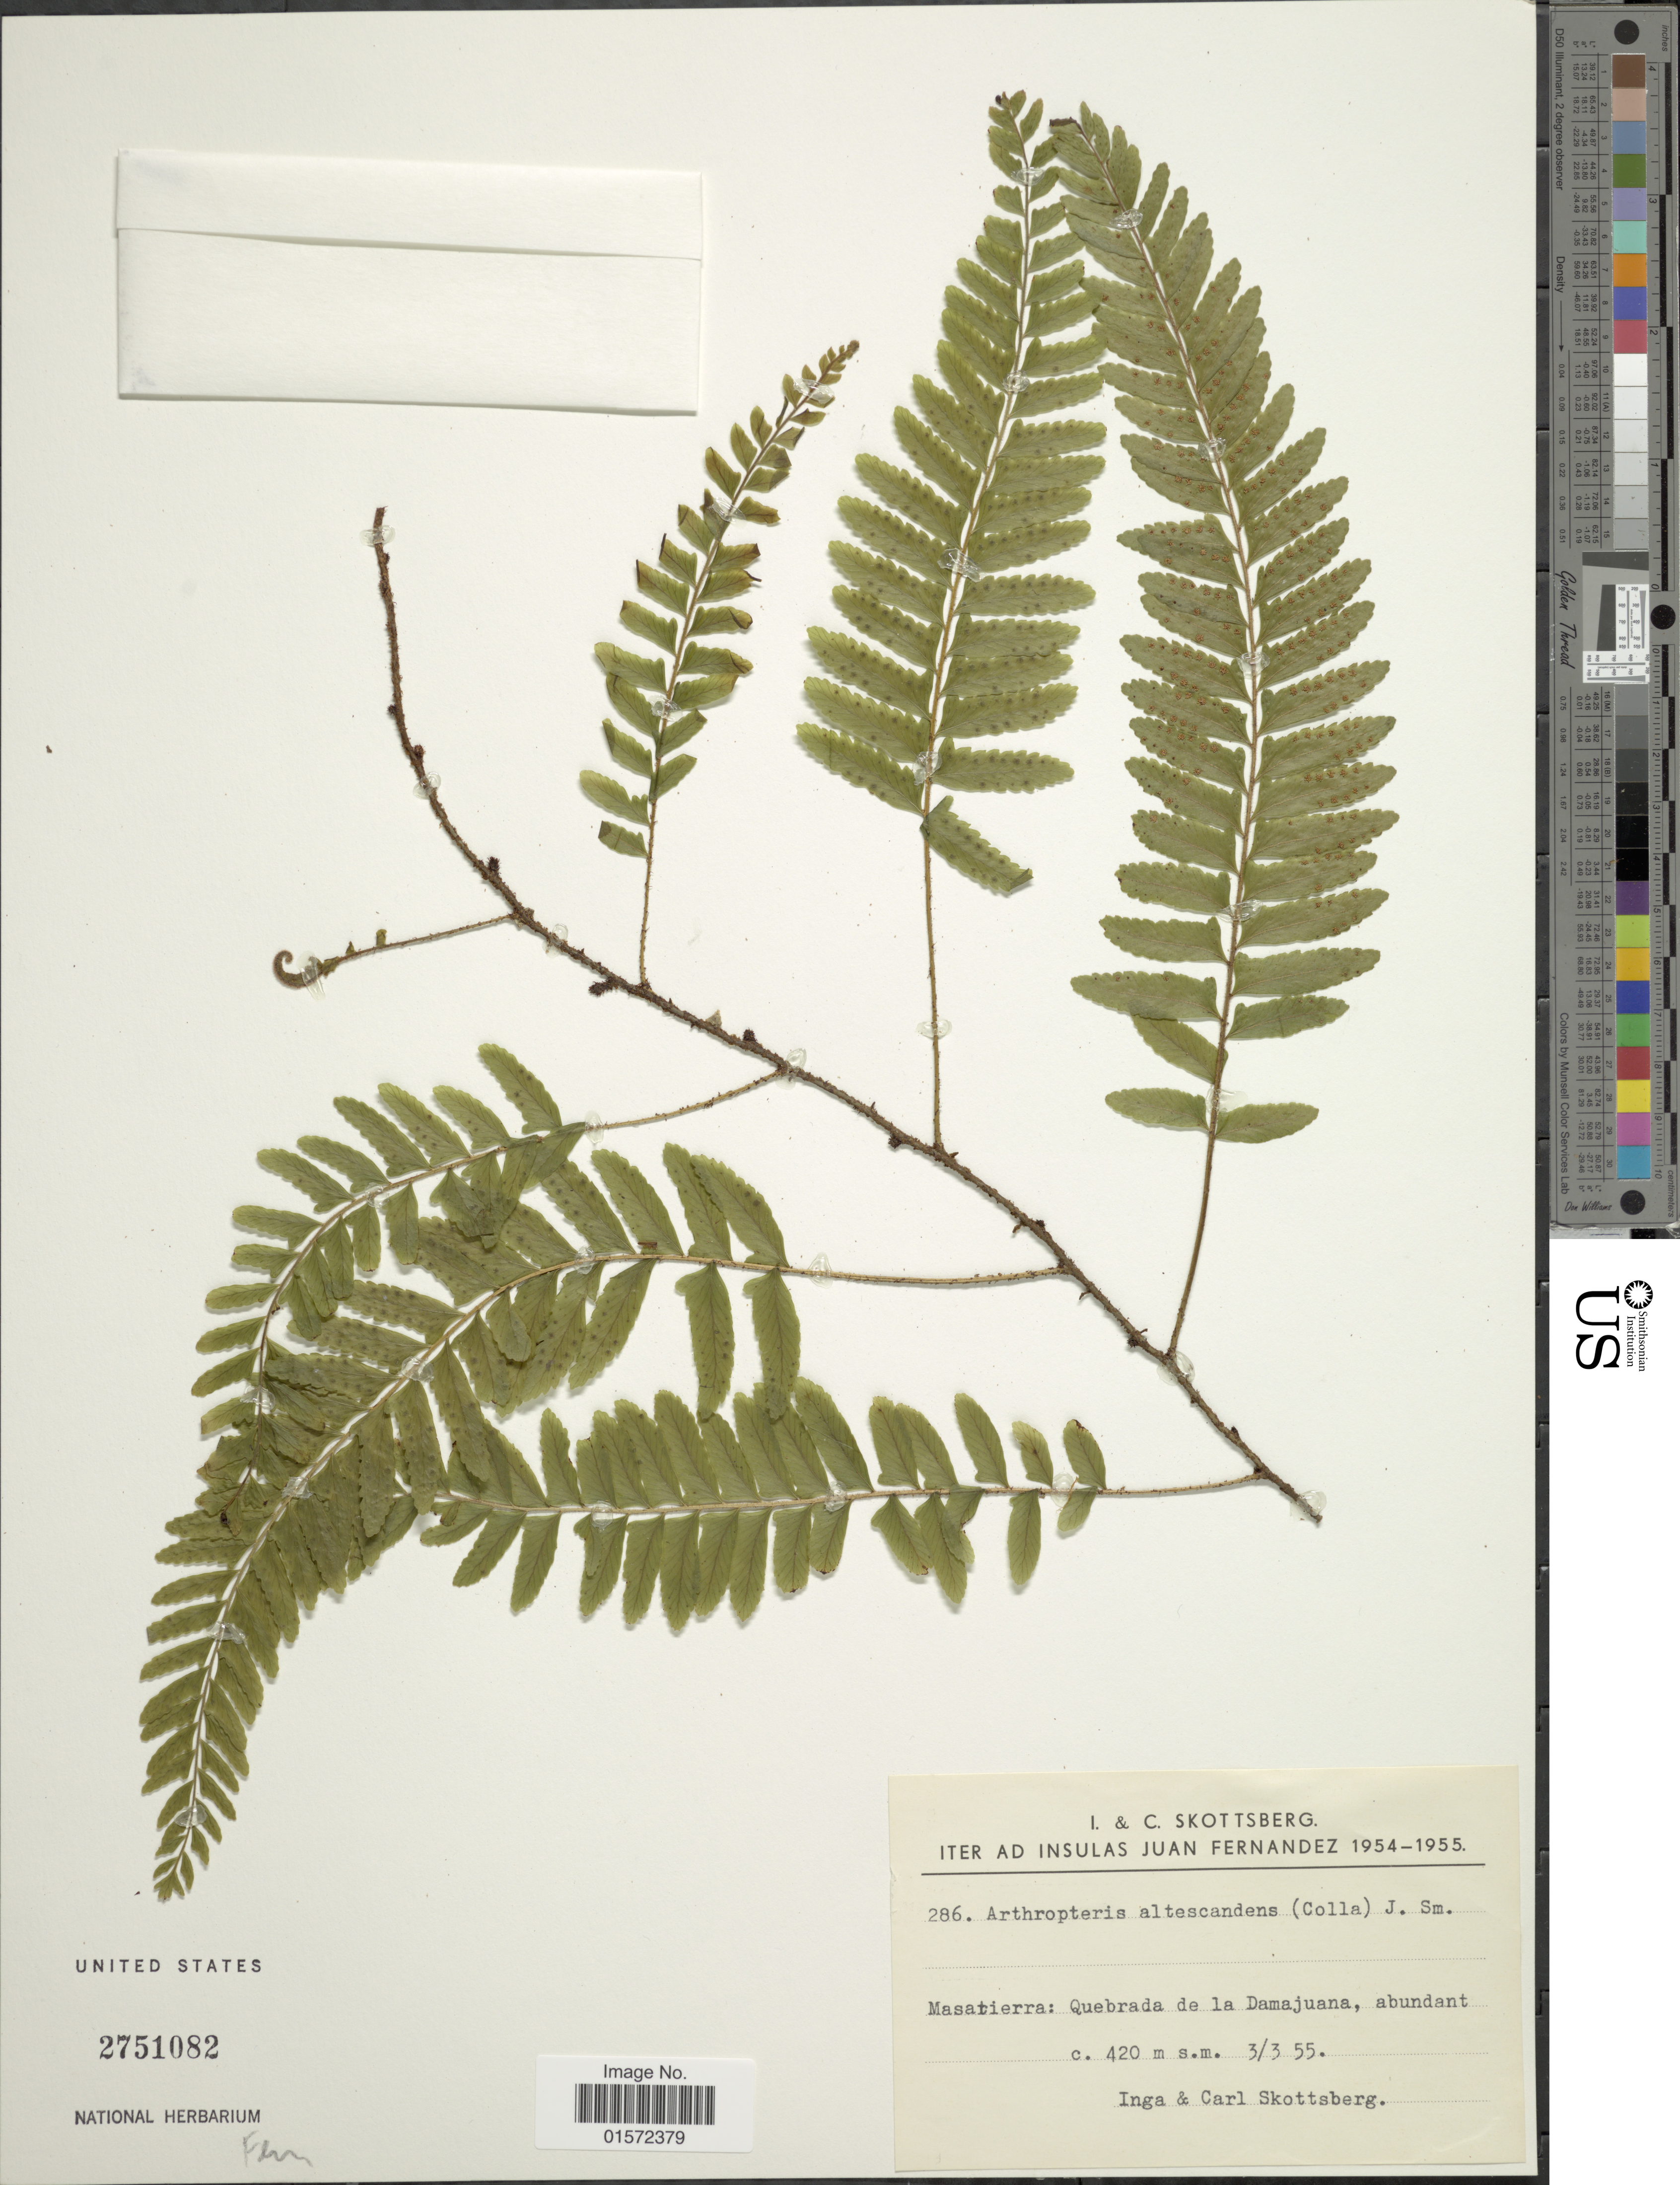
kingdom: Plantae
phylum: Tracheophyta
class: Polypodiopsida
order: Polypodiales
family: Tectariaceae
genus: Arthropteris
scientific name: Arthropteris altescandens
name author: (Colla) J. Sm.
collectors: I. Skottsberg & C. Skottsberg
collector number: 286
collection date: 1955-03-03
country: Chile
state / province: Valparaíso (V)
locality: Juan Fernandez, Masatierra: Quebrada de la Damajuana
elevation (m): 420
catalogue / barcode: US 2751082